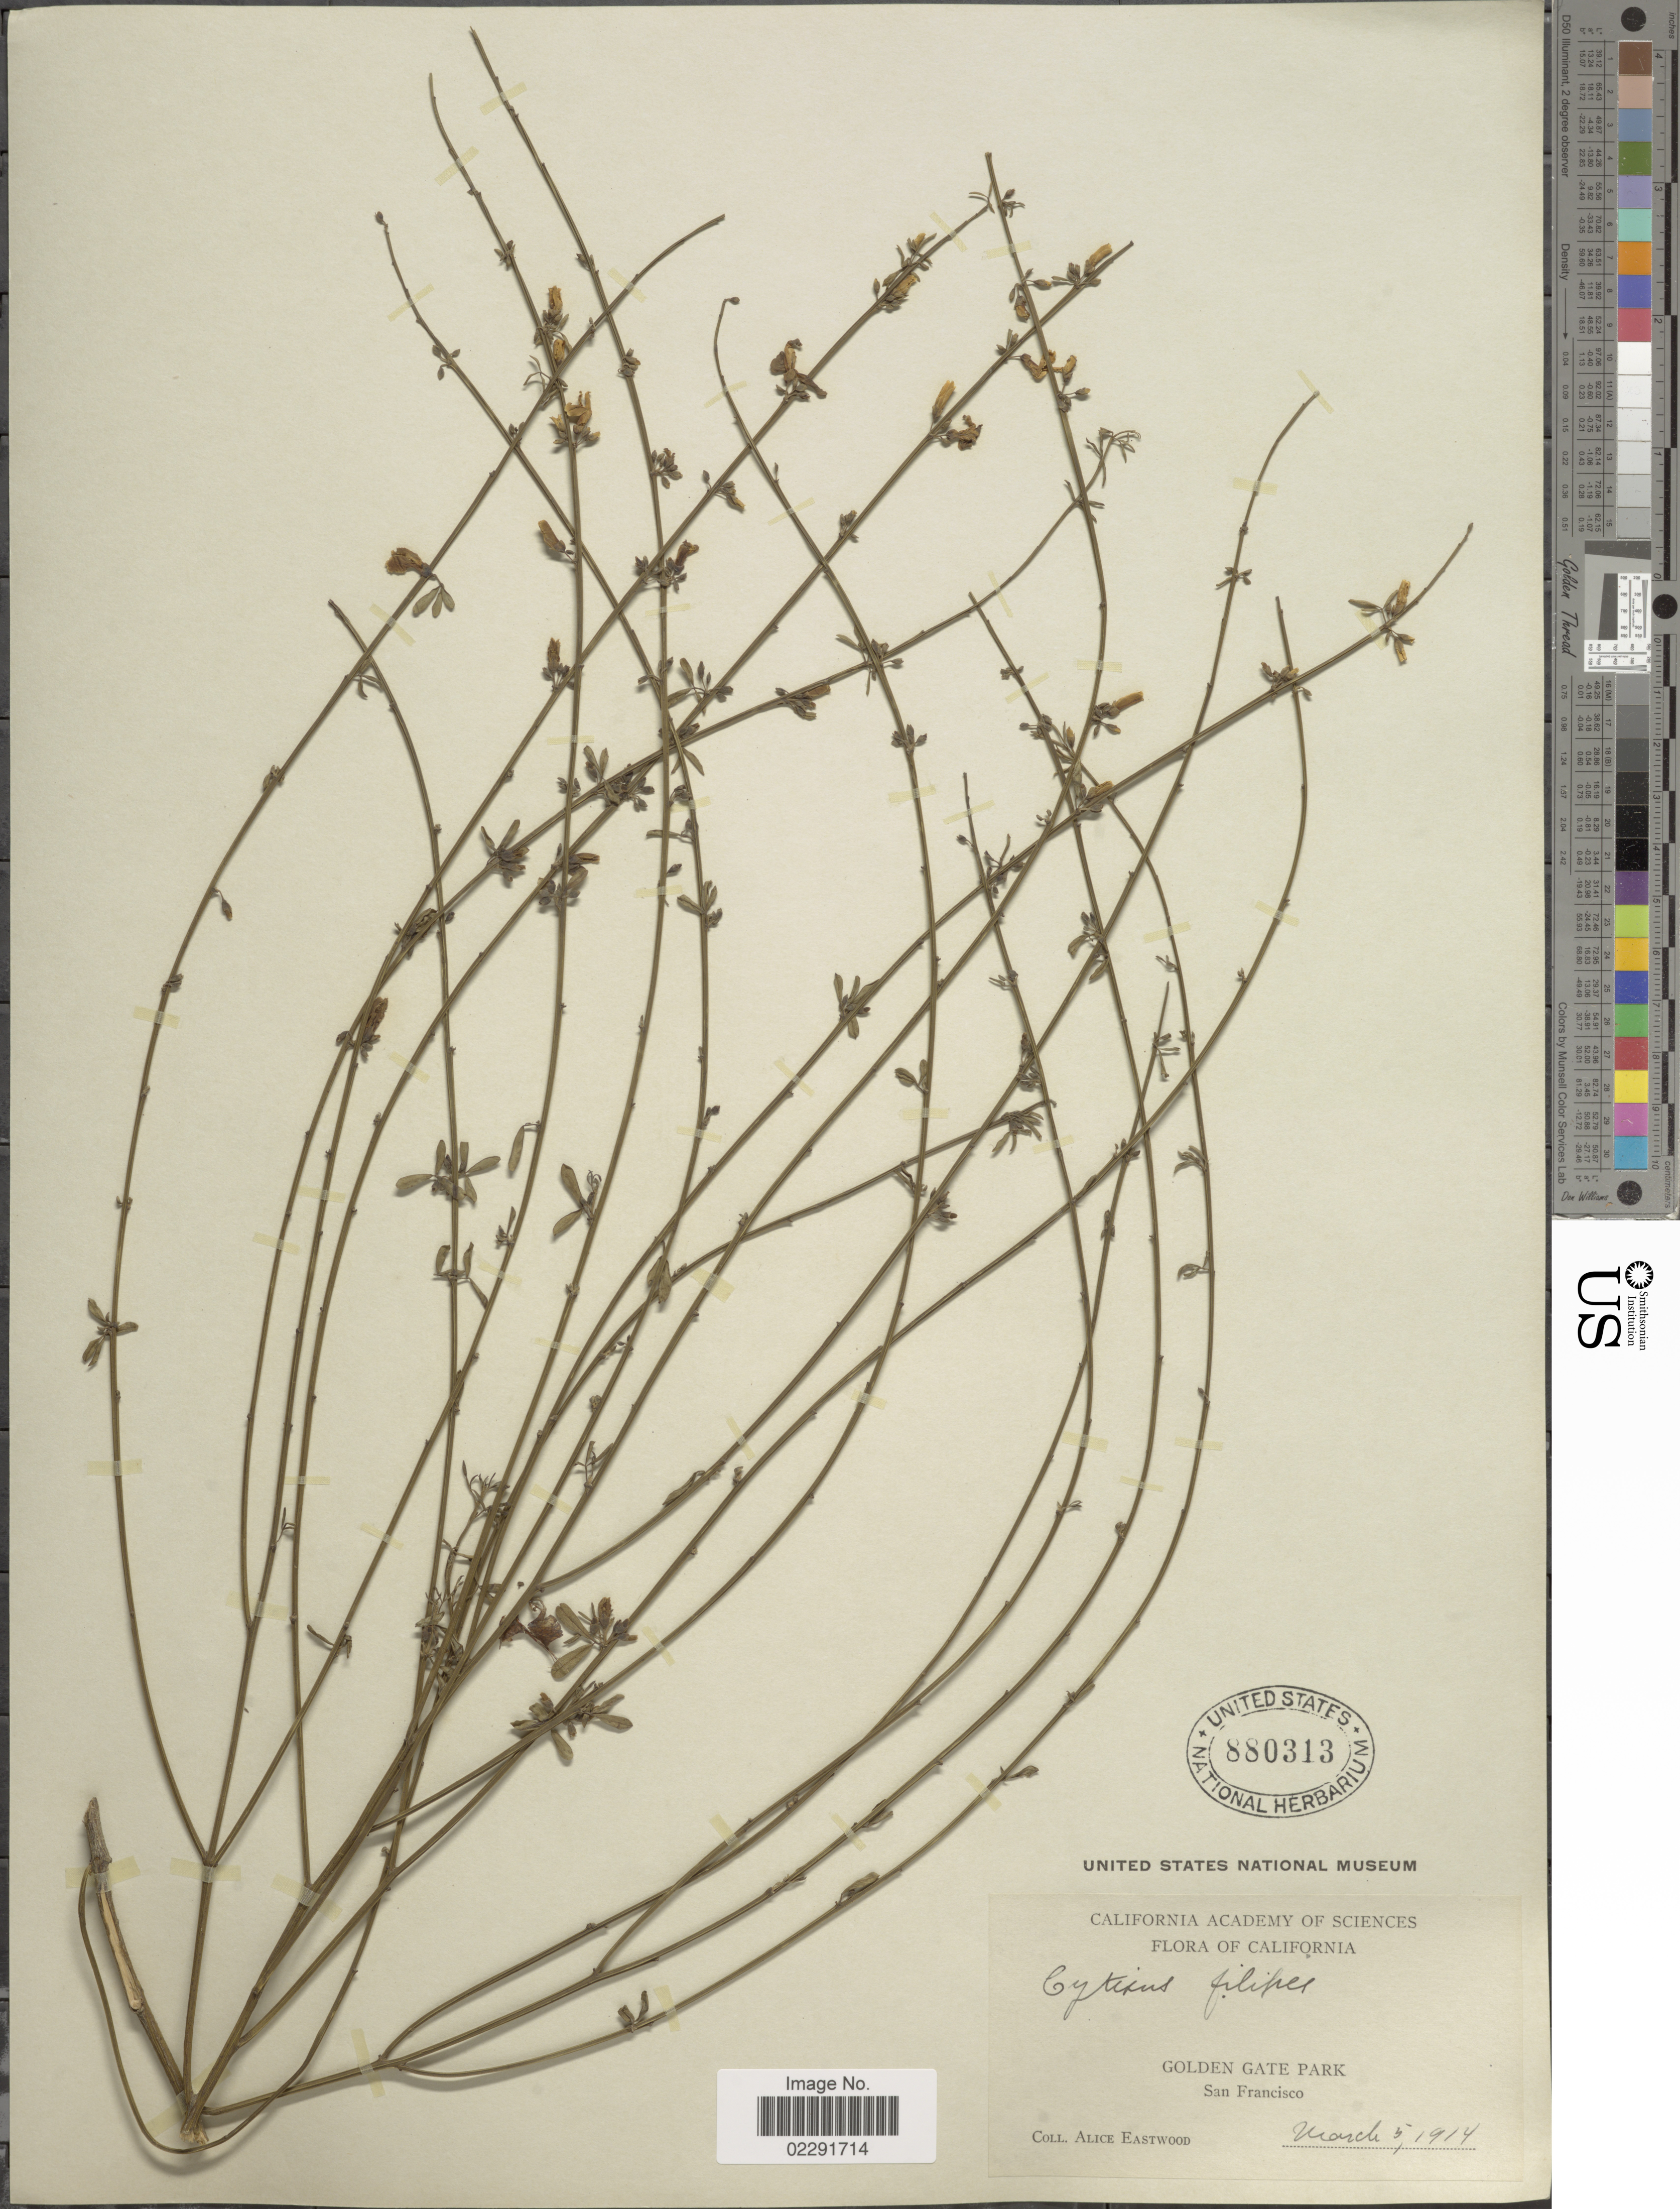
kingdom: Plantae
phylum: Tracheophyta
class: Magnoliopsida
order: Fabales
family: Fabaceae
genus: Cytisus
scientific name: Cytisus filipes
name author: Webb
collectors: A. Eastwood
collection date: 1914-03-05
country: United States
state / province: California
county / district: San Francisco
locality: Golden Gate Park, San Francisco.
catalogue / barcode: US 880313